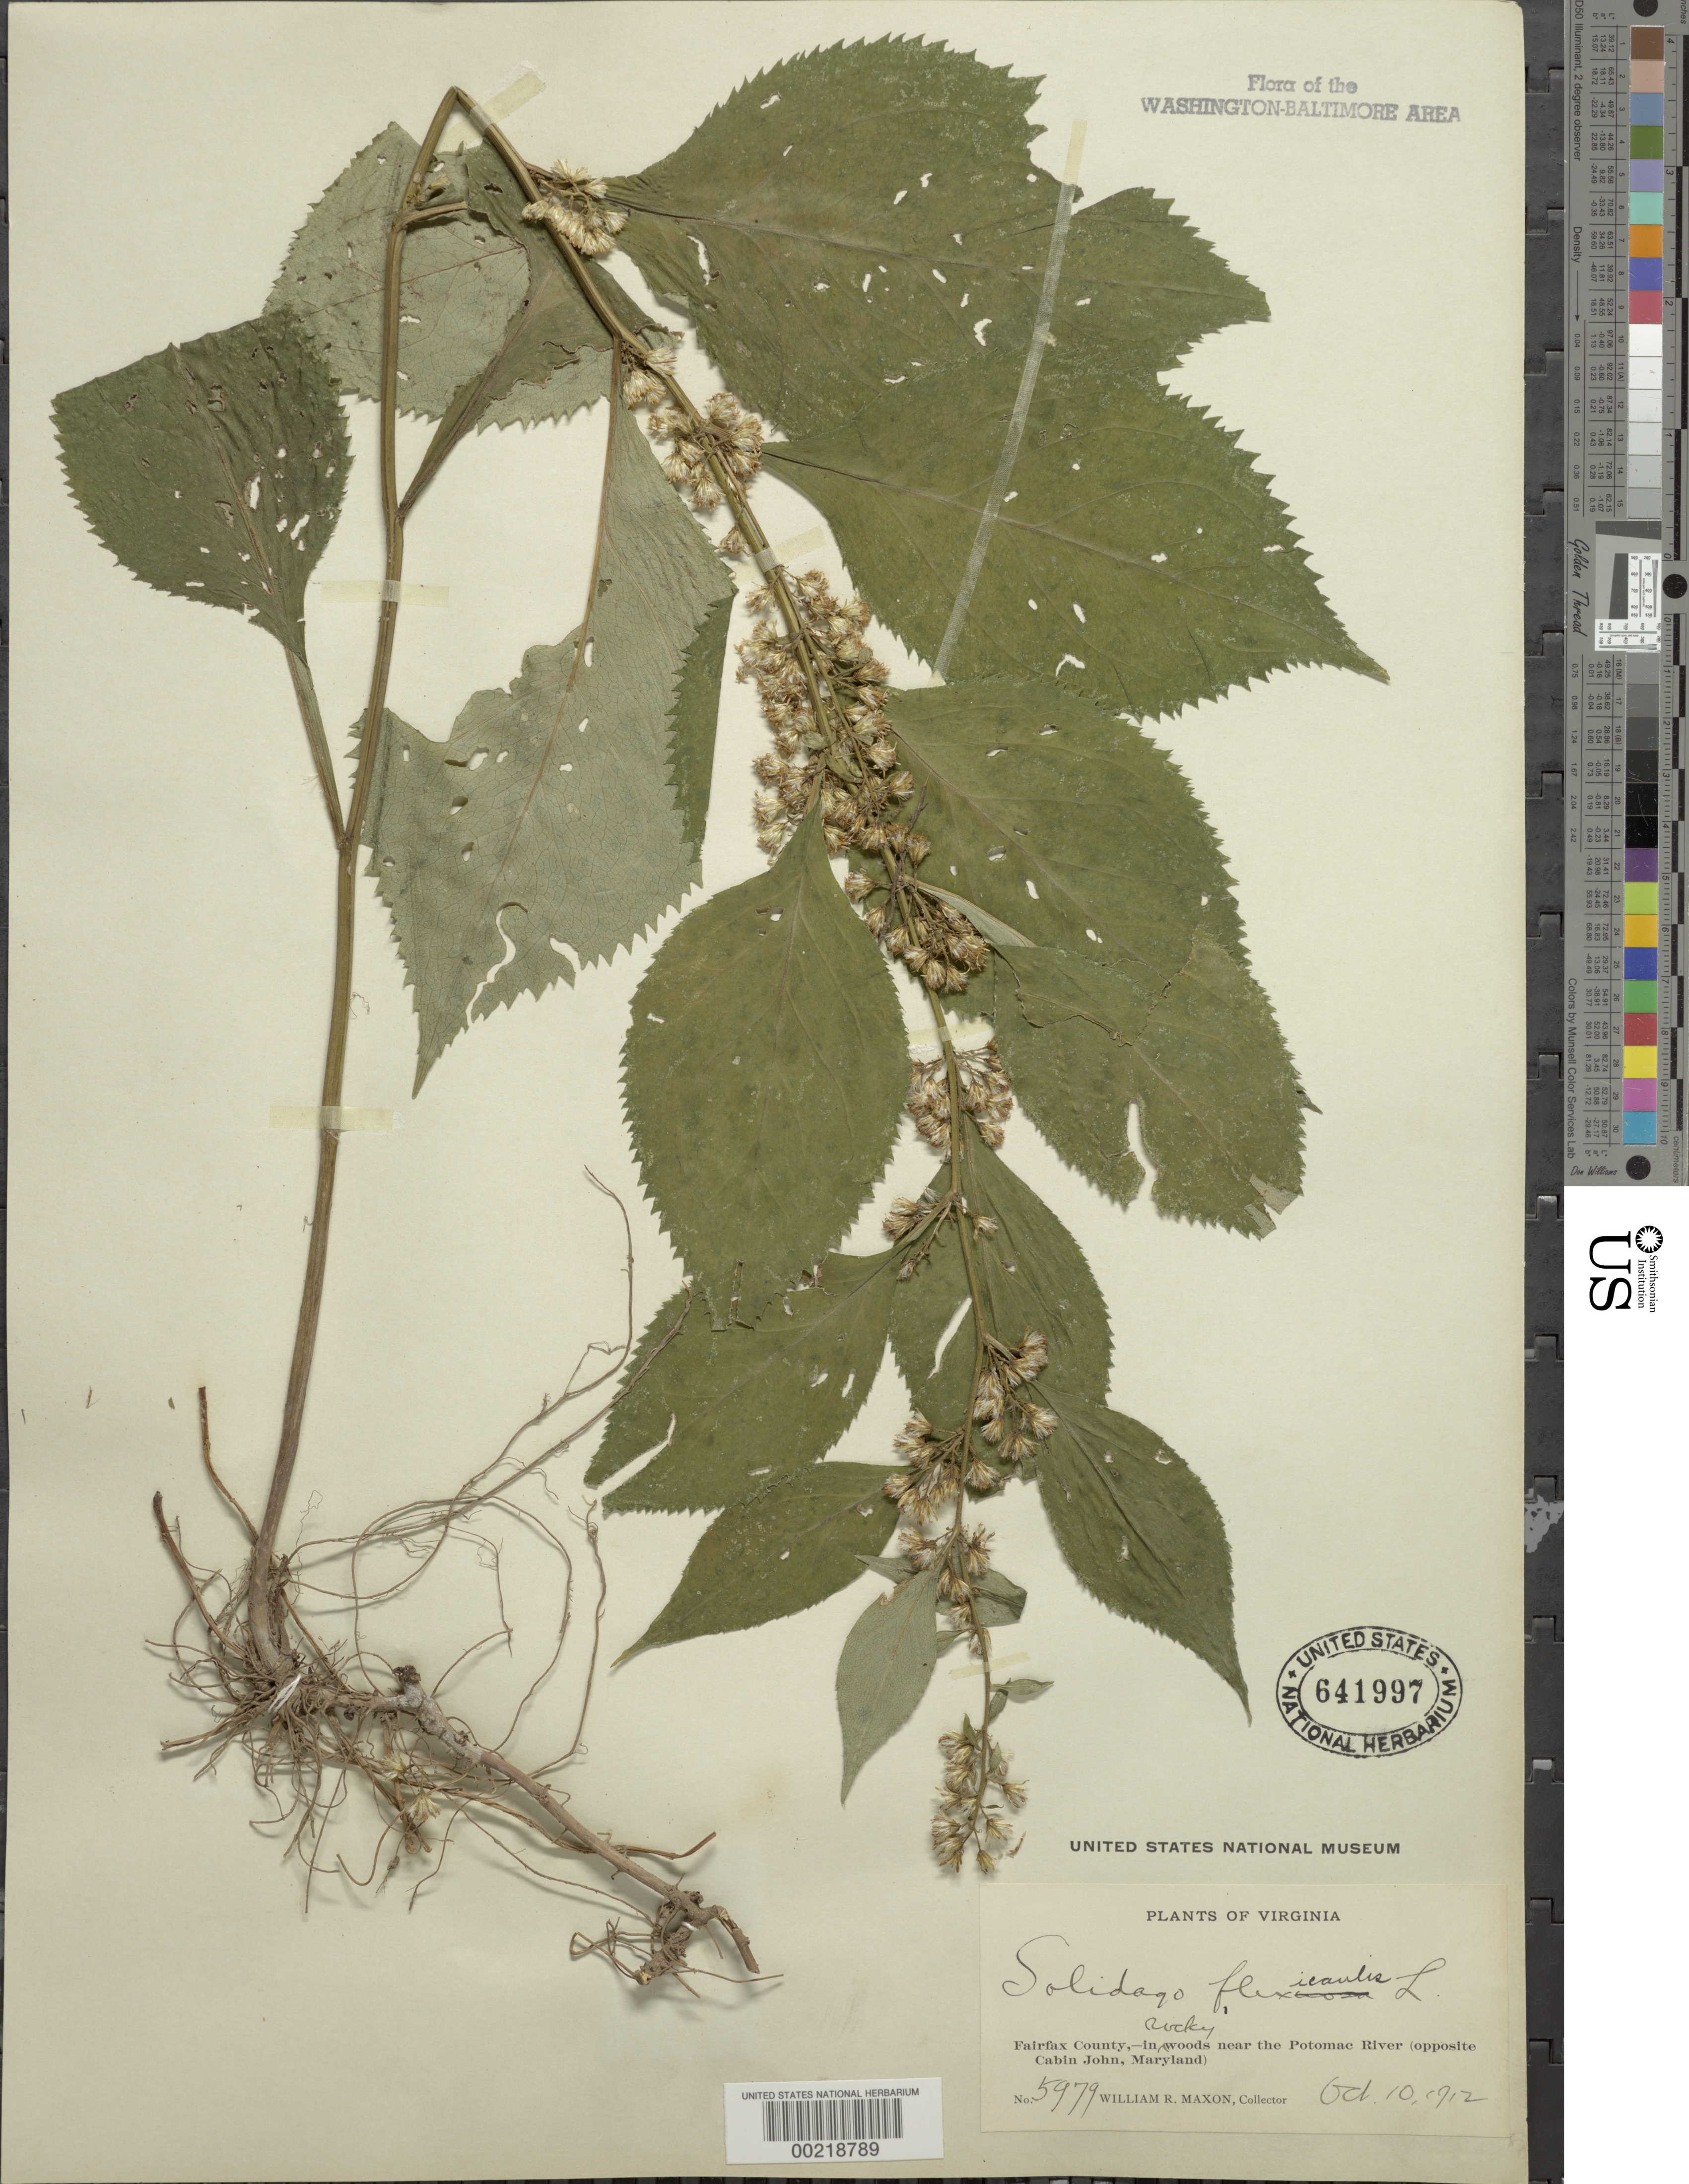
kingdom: Plantae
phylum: Tracheophyta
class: Magnoliopsida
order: Asterales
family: Asteraceae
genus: Solidago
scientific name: Solidago flexicaulis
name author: L.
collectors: W. R. Maxon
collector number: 5979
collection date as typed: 10 Oct 1912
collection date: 1912-10-10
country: United States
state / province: Virginia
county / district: Fairfax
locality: opposite Cabin John Md.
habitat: Woods near river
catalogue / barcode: US 641997